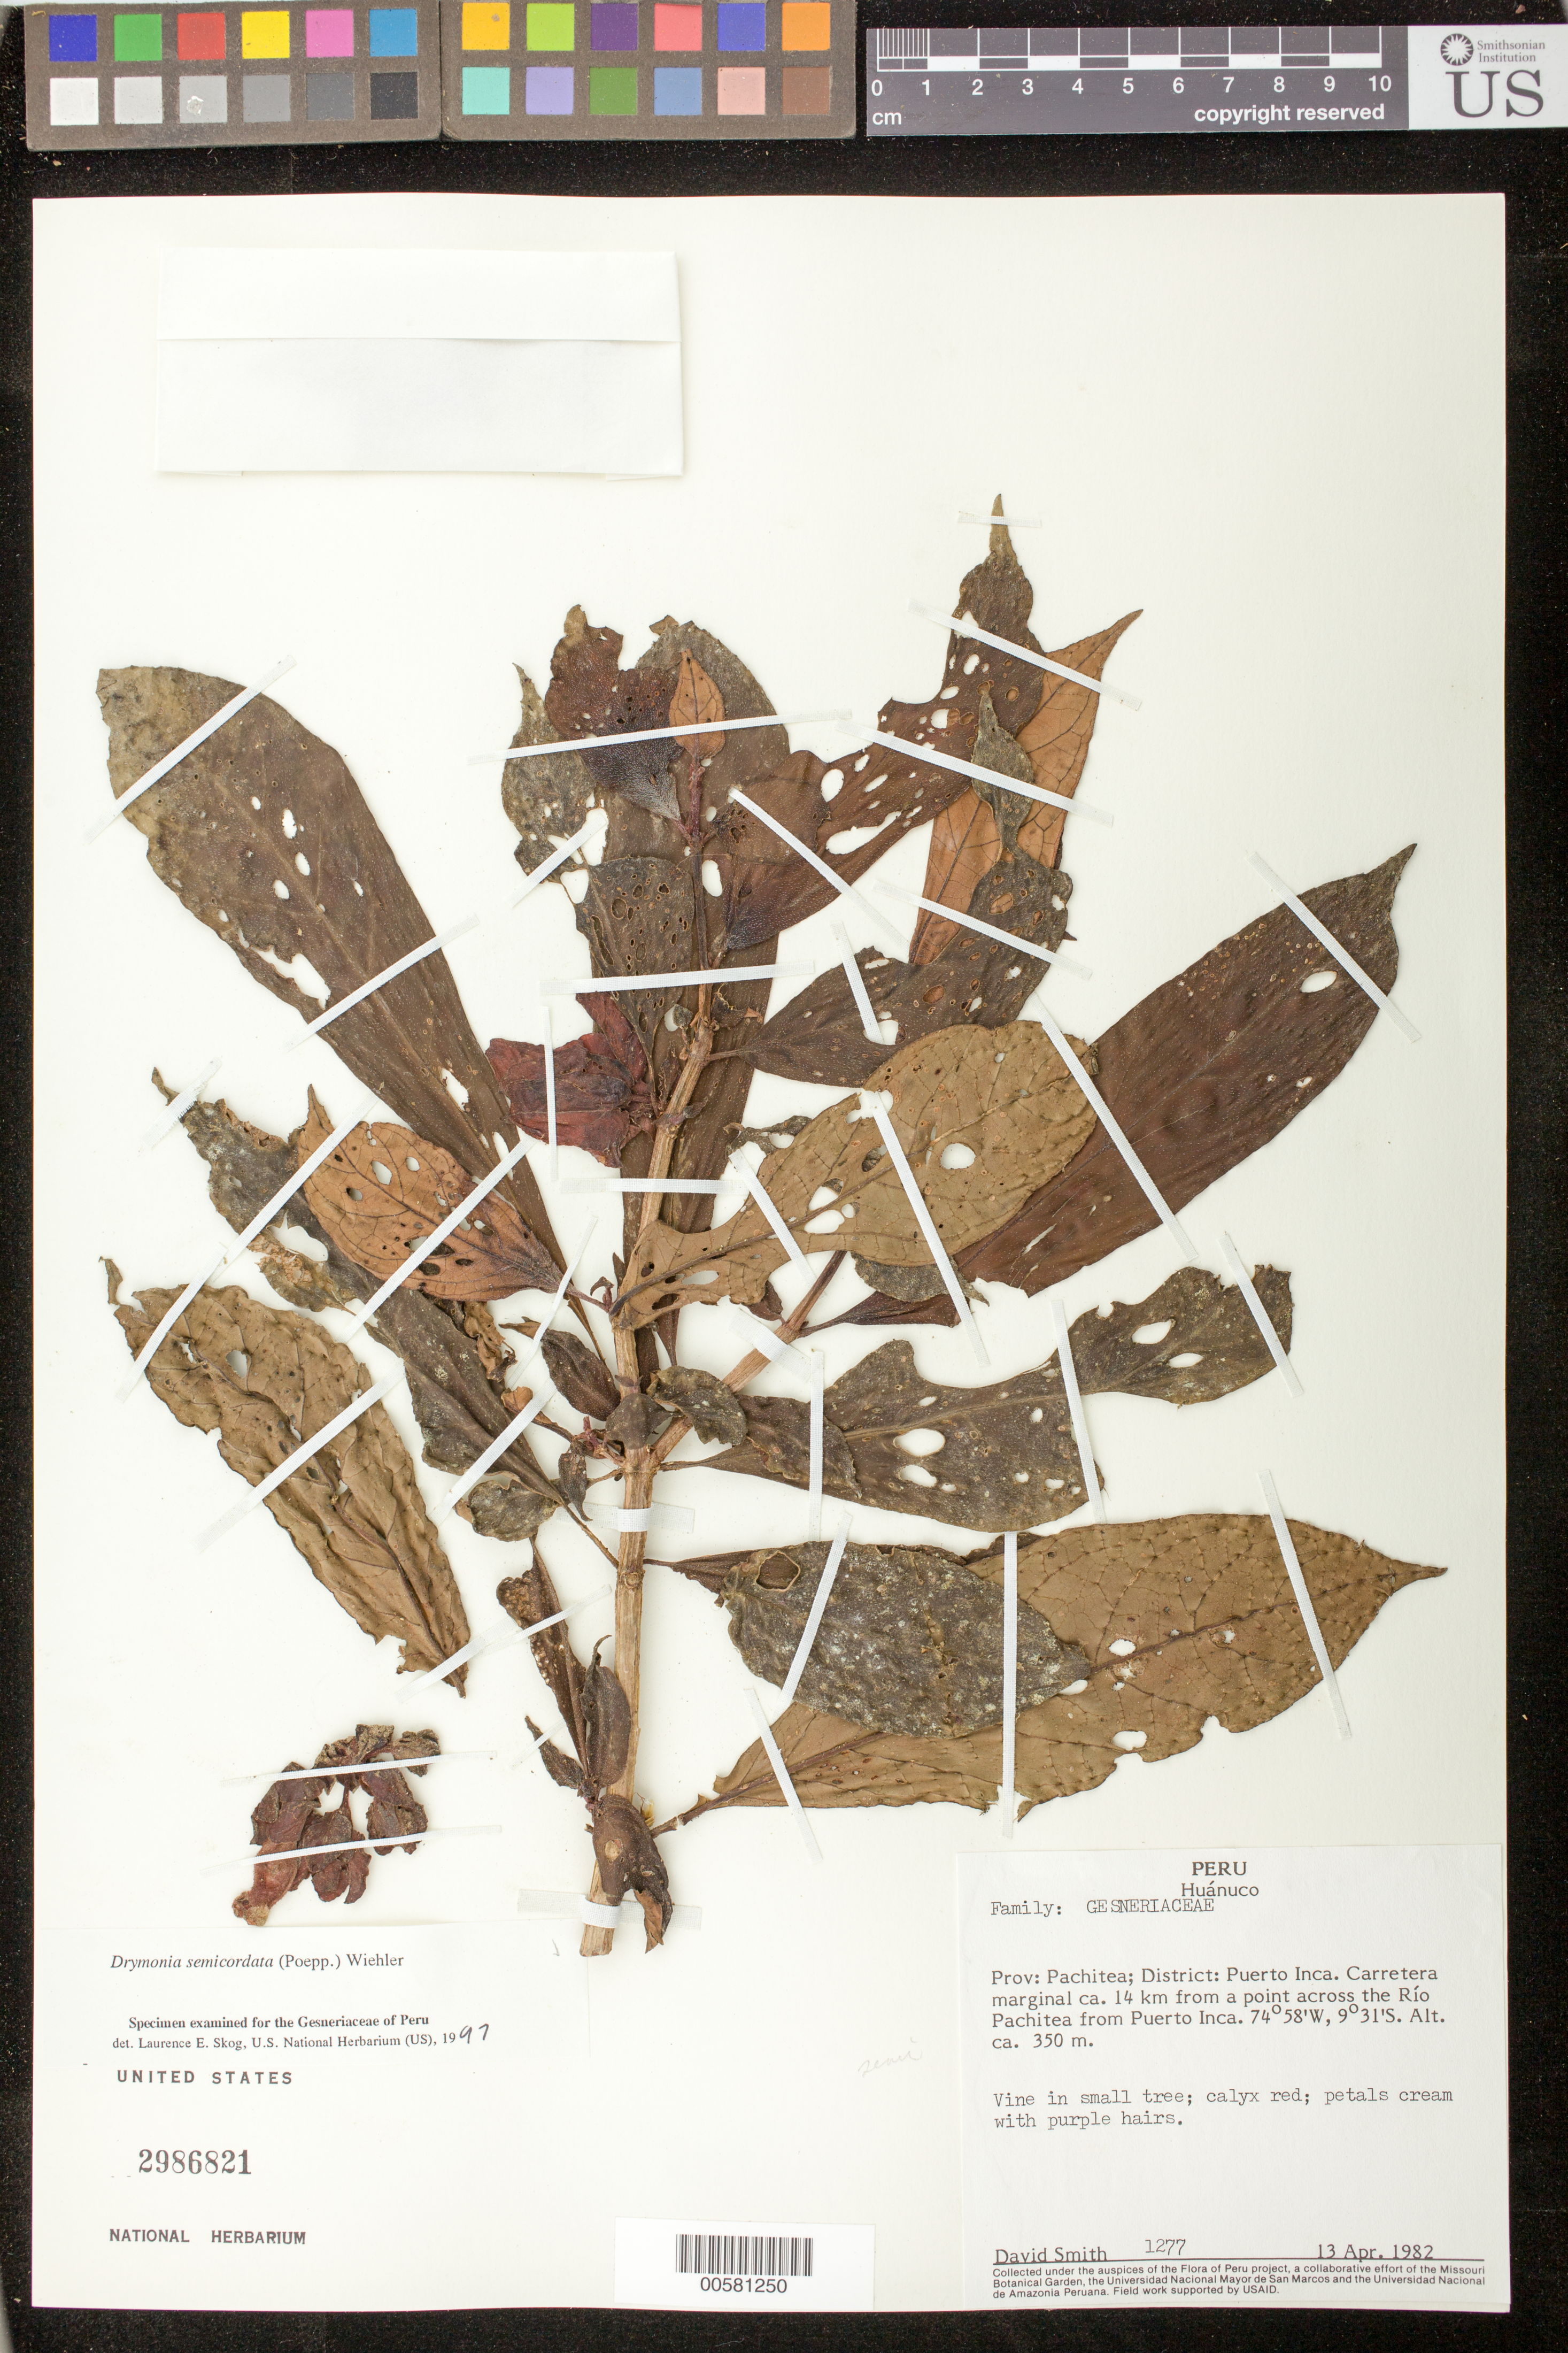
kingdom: Plantae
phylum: Tracheophyta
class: Magnoliopsida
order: Lamiales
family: Gesneriaceae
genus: Drymonia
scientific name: Drymonia semicordata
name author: (Poepp.) Wiehler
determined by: Skog, Laurence E.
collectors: D. Smith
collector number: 1277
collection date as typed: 13 Apr 1982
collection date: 1982-04-13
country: Peru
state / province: Huánuco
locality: Prov. Pachitea, Dtto. Puerto Inca; Carretera marginal ca. 14 km from a point across the Río Pachitea from Puerto Inca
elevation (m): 350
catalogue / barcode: US 2986821